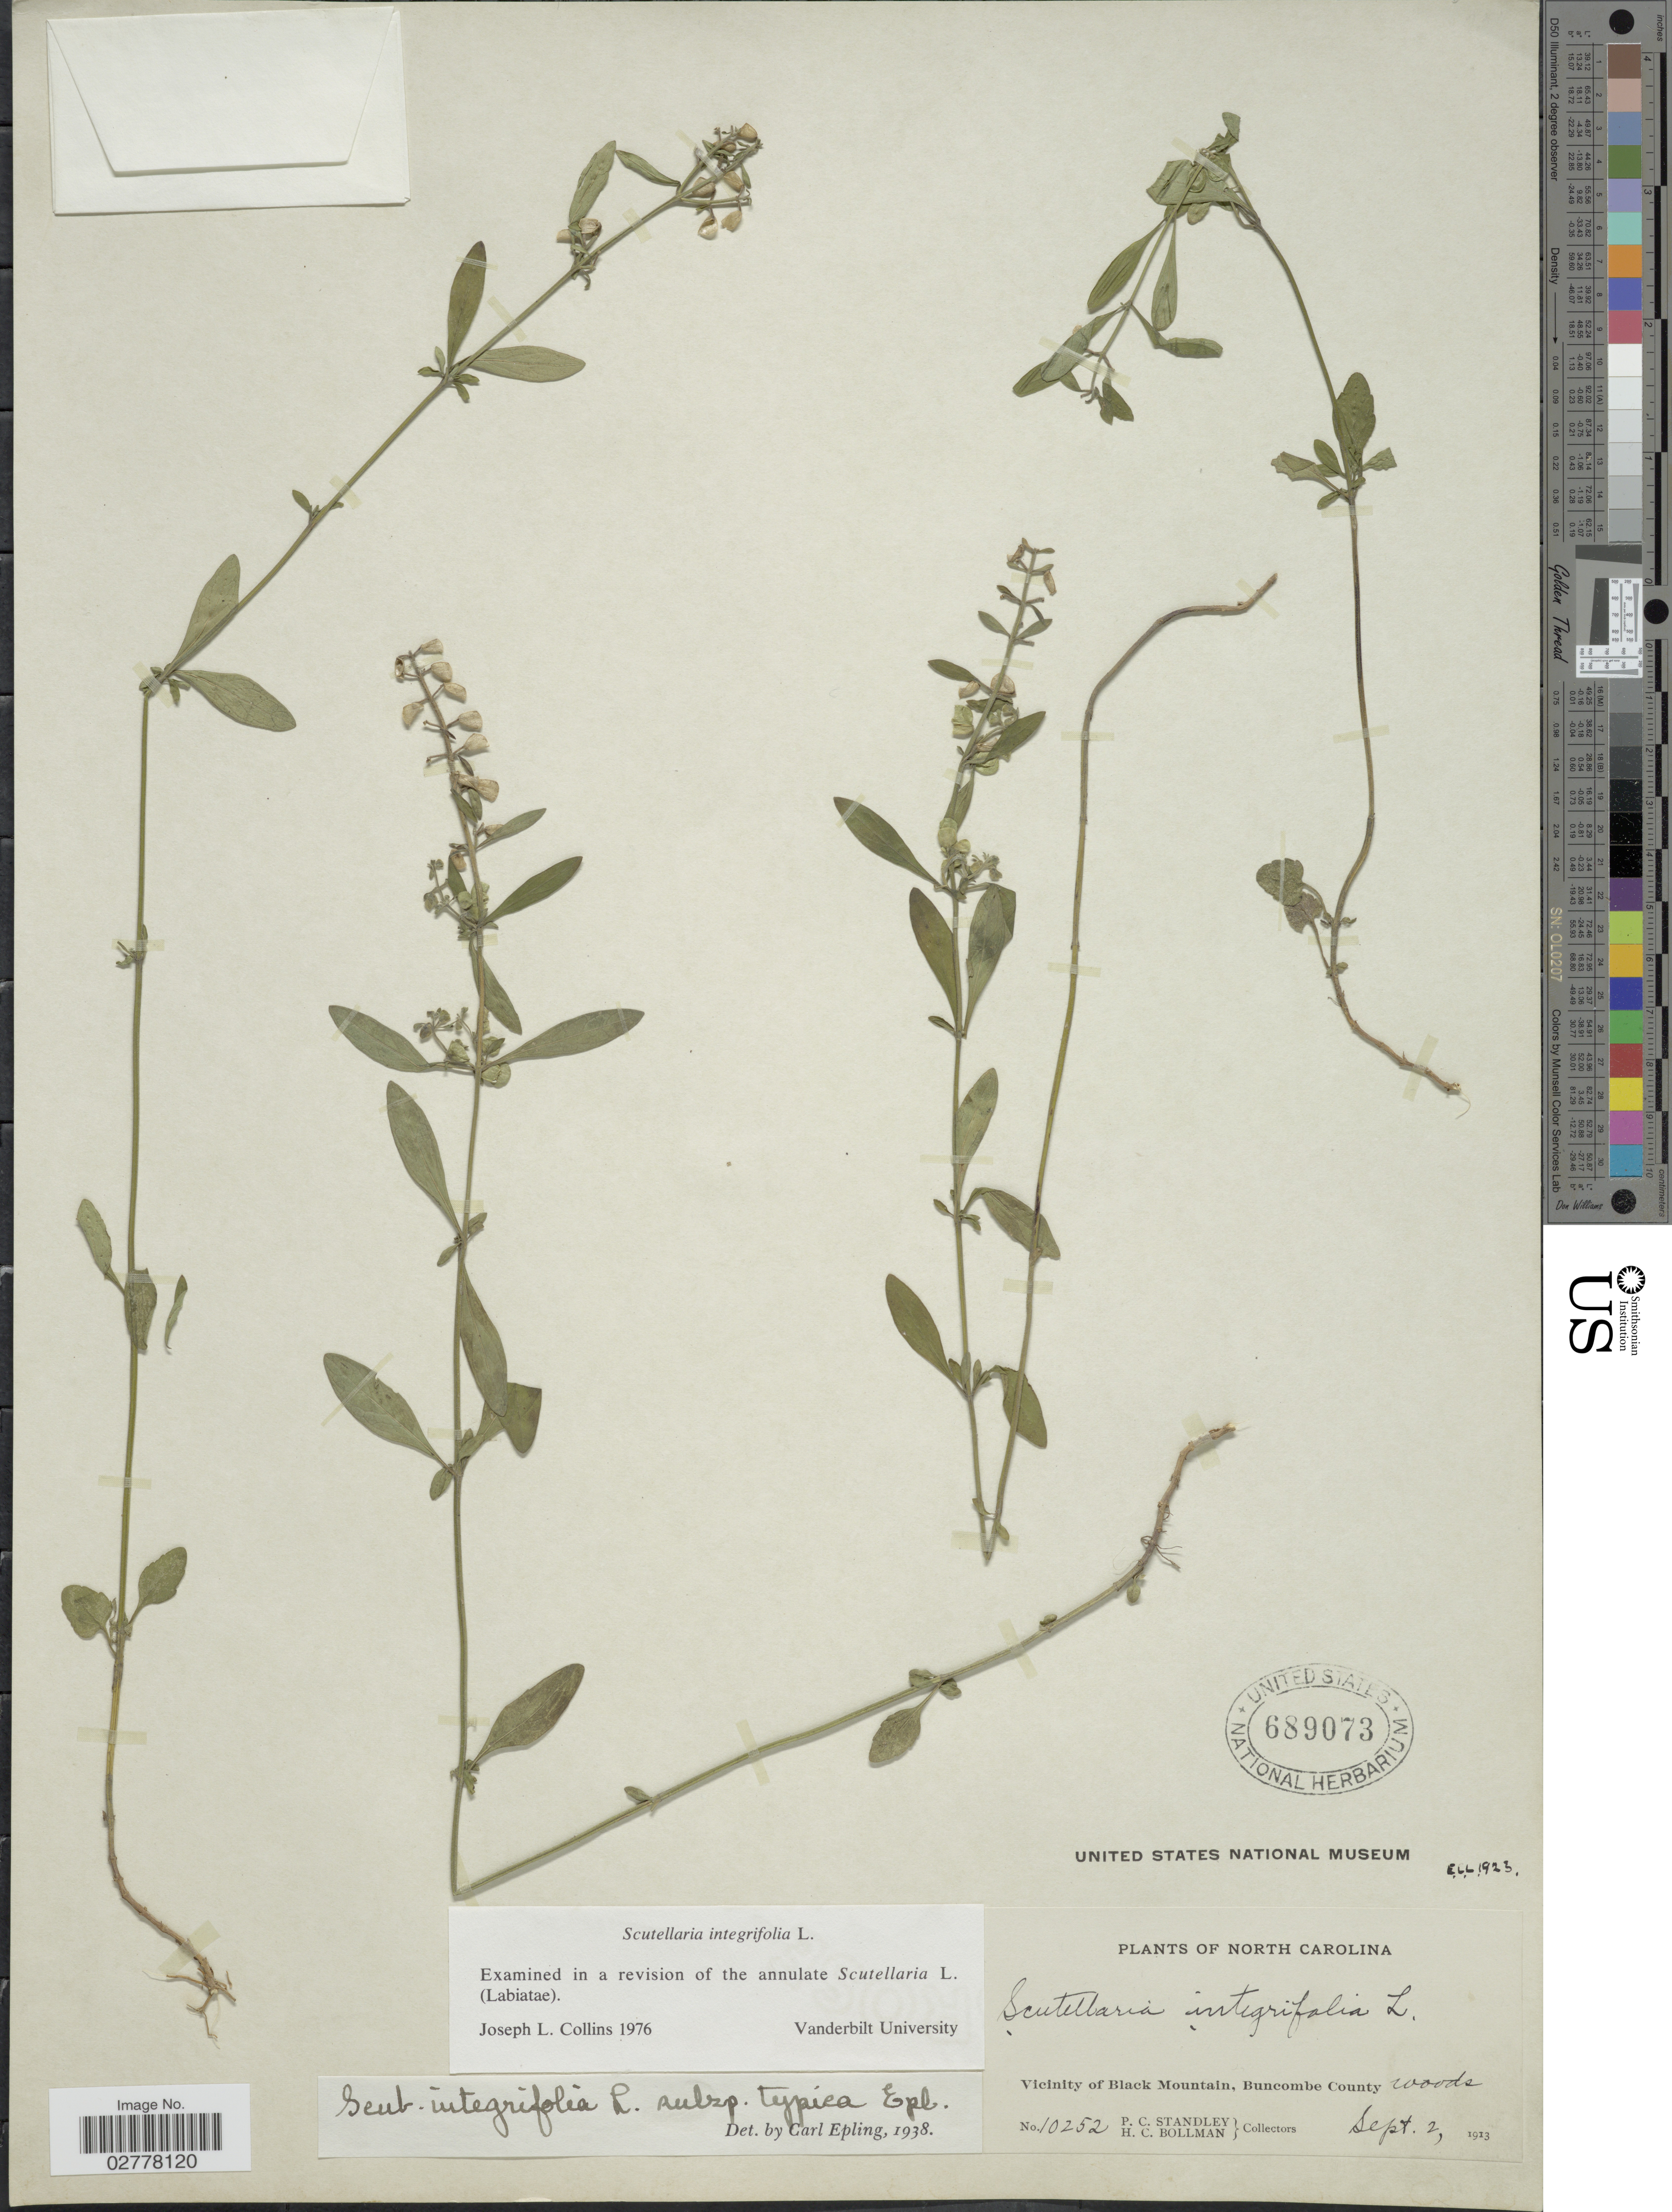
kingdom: Plantae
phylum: Tracheophyta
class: Magnoliopsida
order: Lamiales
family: Lamiaceae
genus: Scutellaria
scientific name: Scutellaria integrifolia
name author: L.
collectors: P. C. Standley & H. C. Bollman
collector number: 10252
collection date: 1913-09-02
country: United States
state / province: North Carolina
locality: Vicinity of Black Mountain, Buncombe County.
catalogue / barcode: US 689073